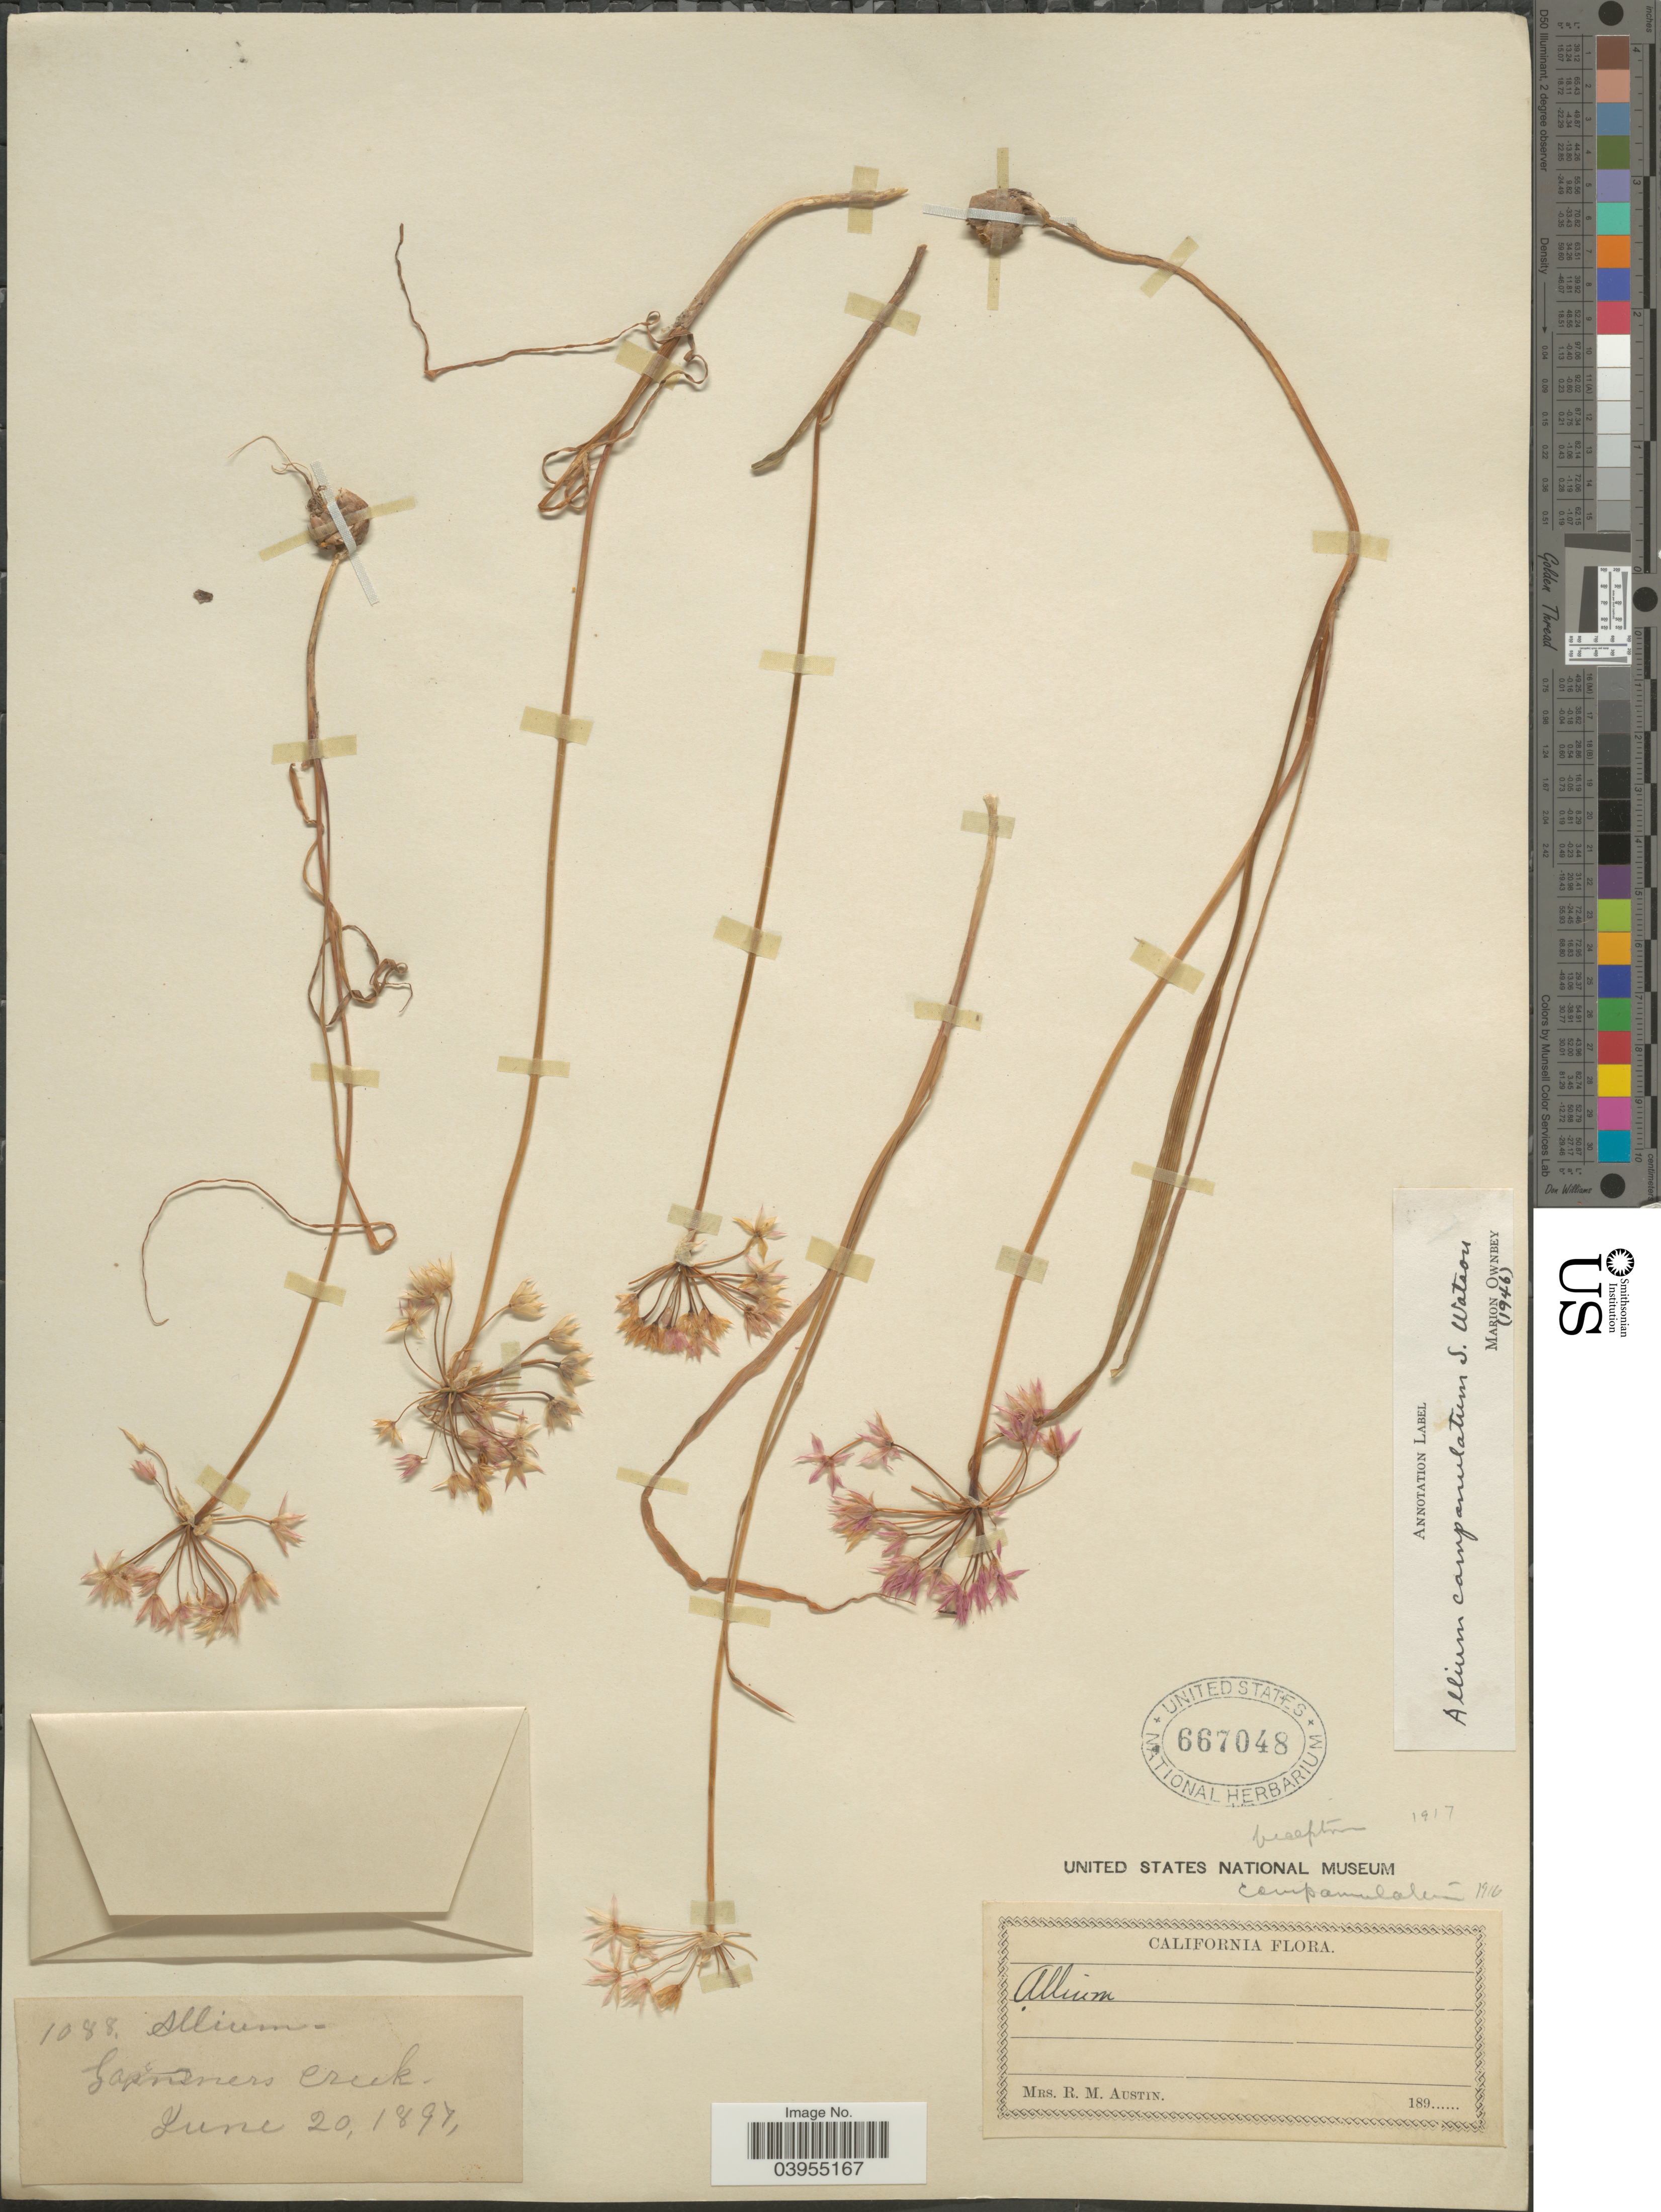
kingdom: Plantae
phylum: Tracheophyta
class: Liliopsida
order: Asparagales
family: Amaryllidaceae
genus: Allium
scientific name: Allium campanulatum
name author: S. Watson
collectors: R. Austin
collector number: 1088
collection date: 1897-06-20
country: United States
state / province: California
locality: Gardners Creek.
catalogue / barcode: US 667048